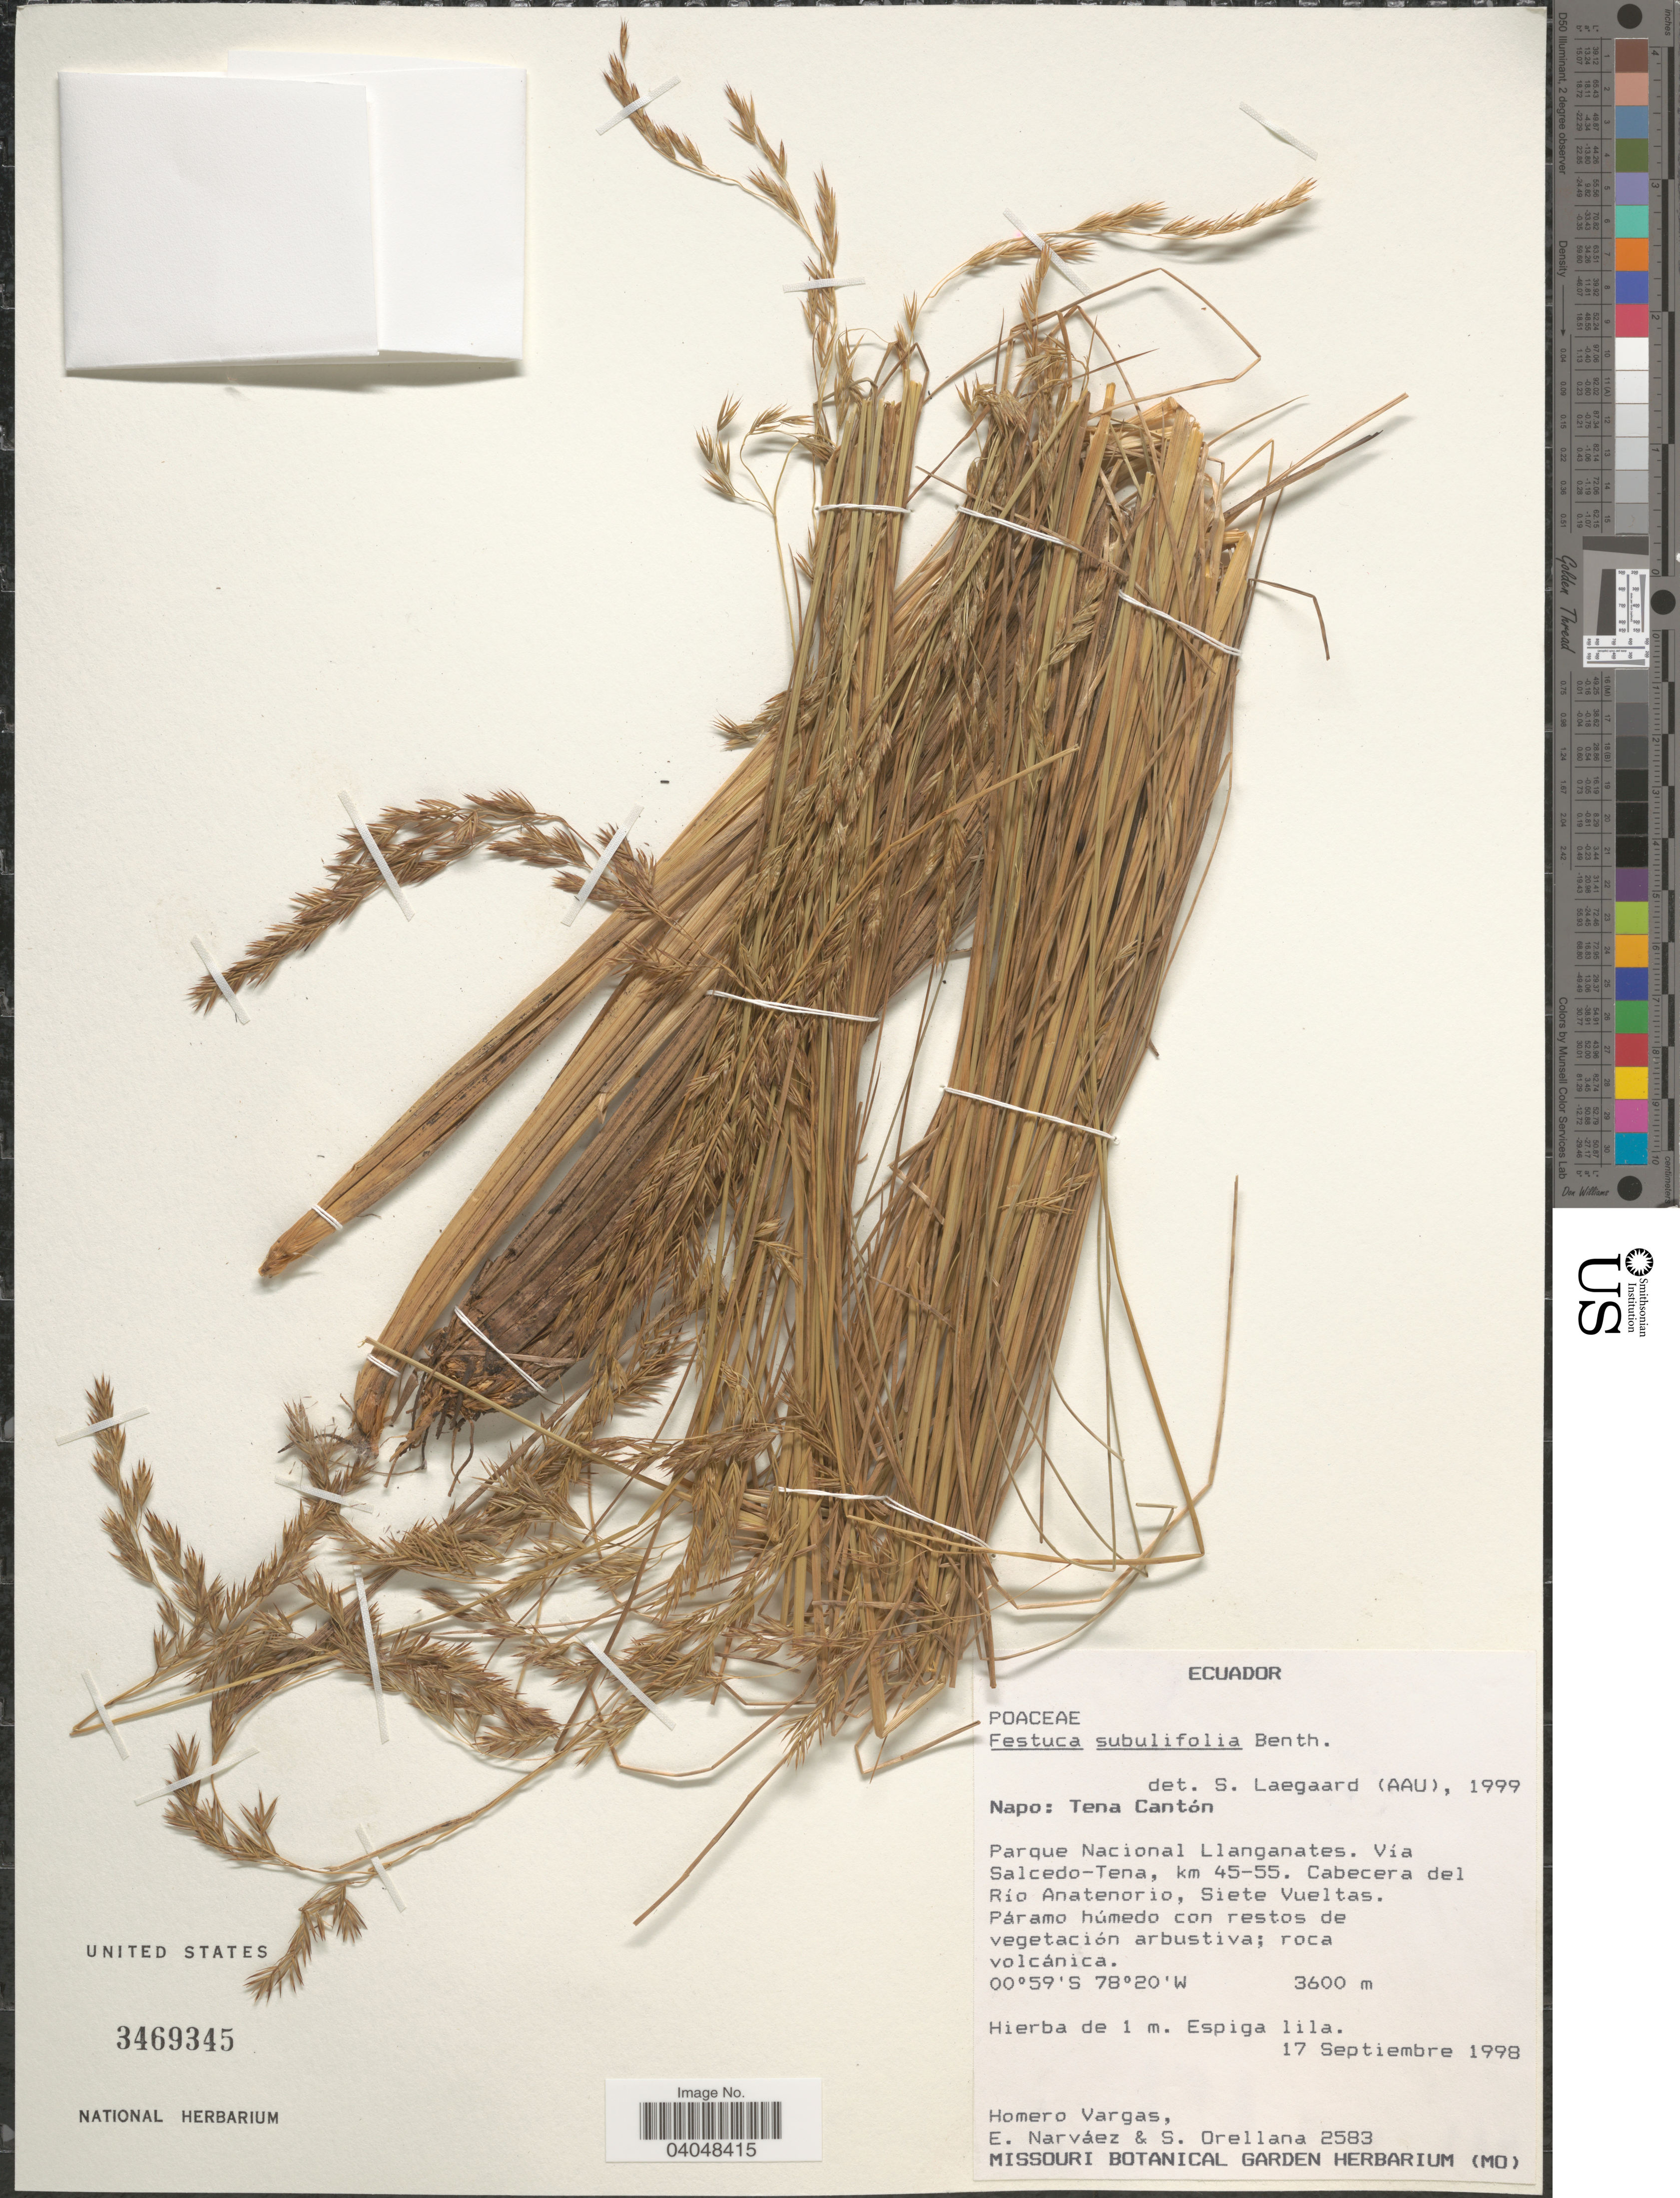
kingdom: Plantae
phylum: Tracheophyta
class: Liliopsida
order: Poales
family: Poaceae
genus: Festuca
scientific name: Festuca subulifolia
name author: Benth.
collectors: H. Vargas, E. Narváez & S. Orellana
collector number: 2583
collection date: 1998-09-17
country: Ecuador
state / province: Napo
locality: Tena Cantón. Parque Nacional Llanganates. Vía Salcedo-Tena, km 45-55. Cabecera del Río Anatenorio, Siete Vueltas.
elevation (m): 3600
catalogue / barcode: US 3469345